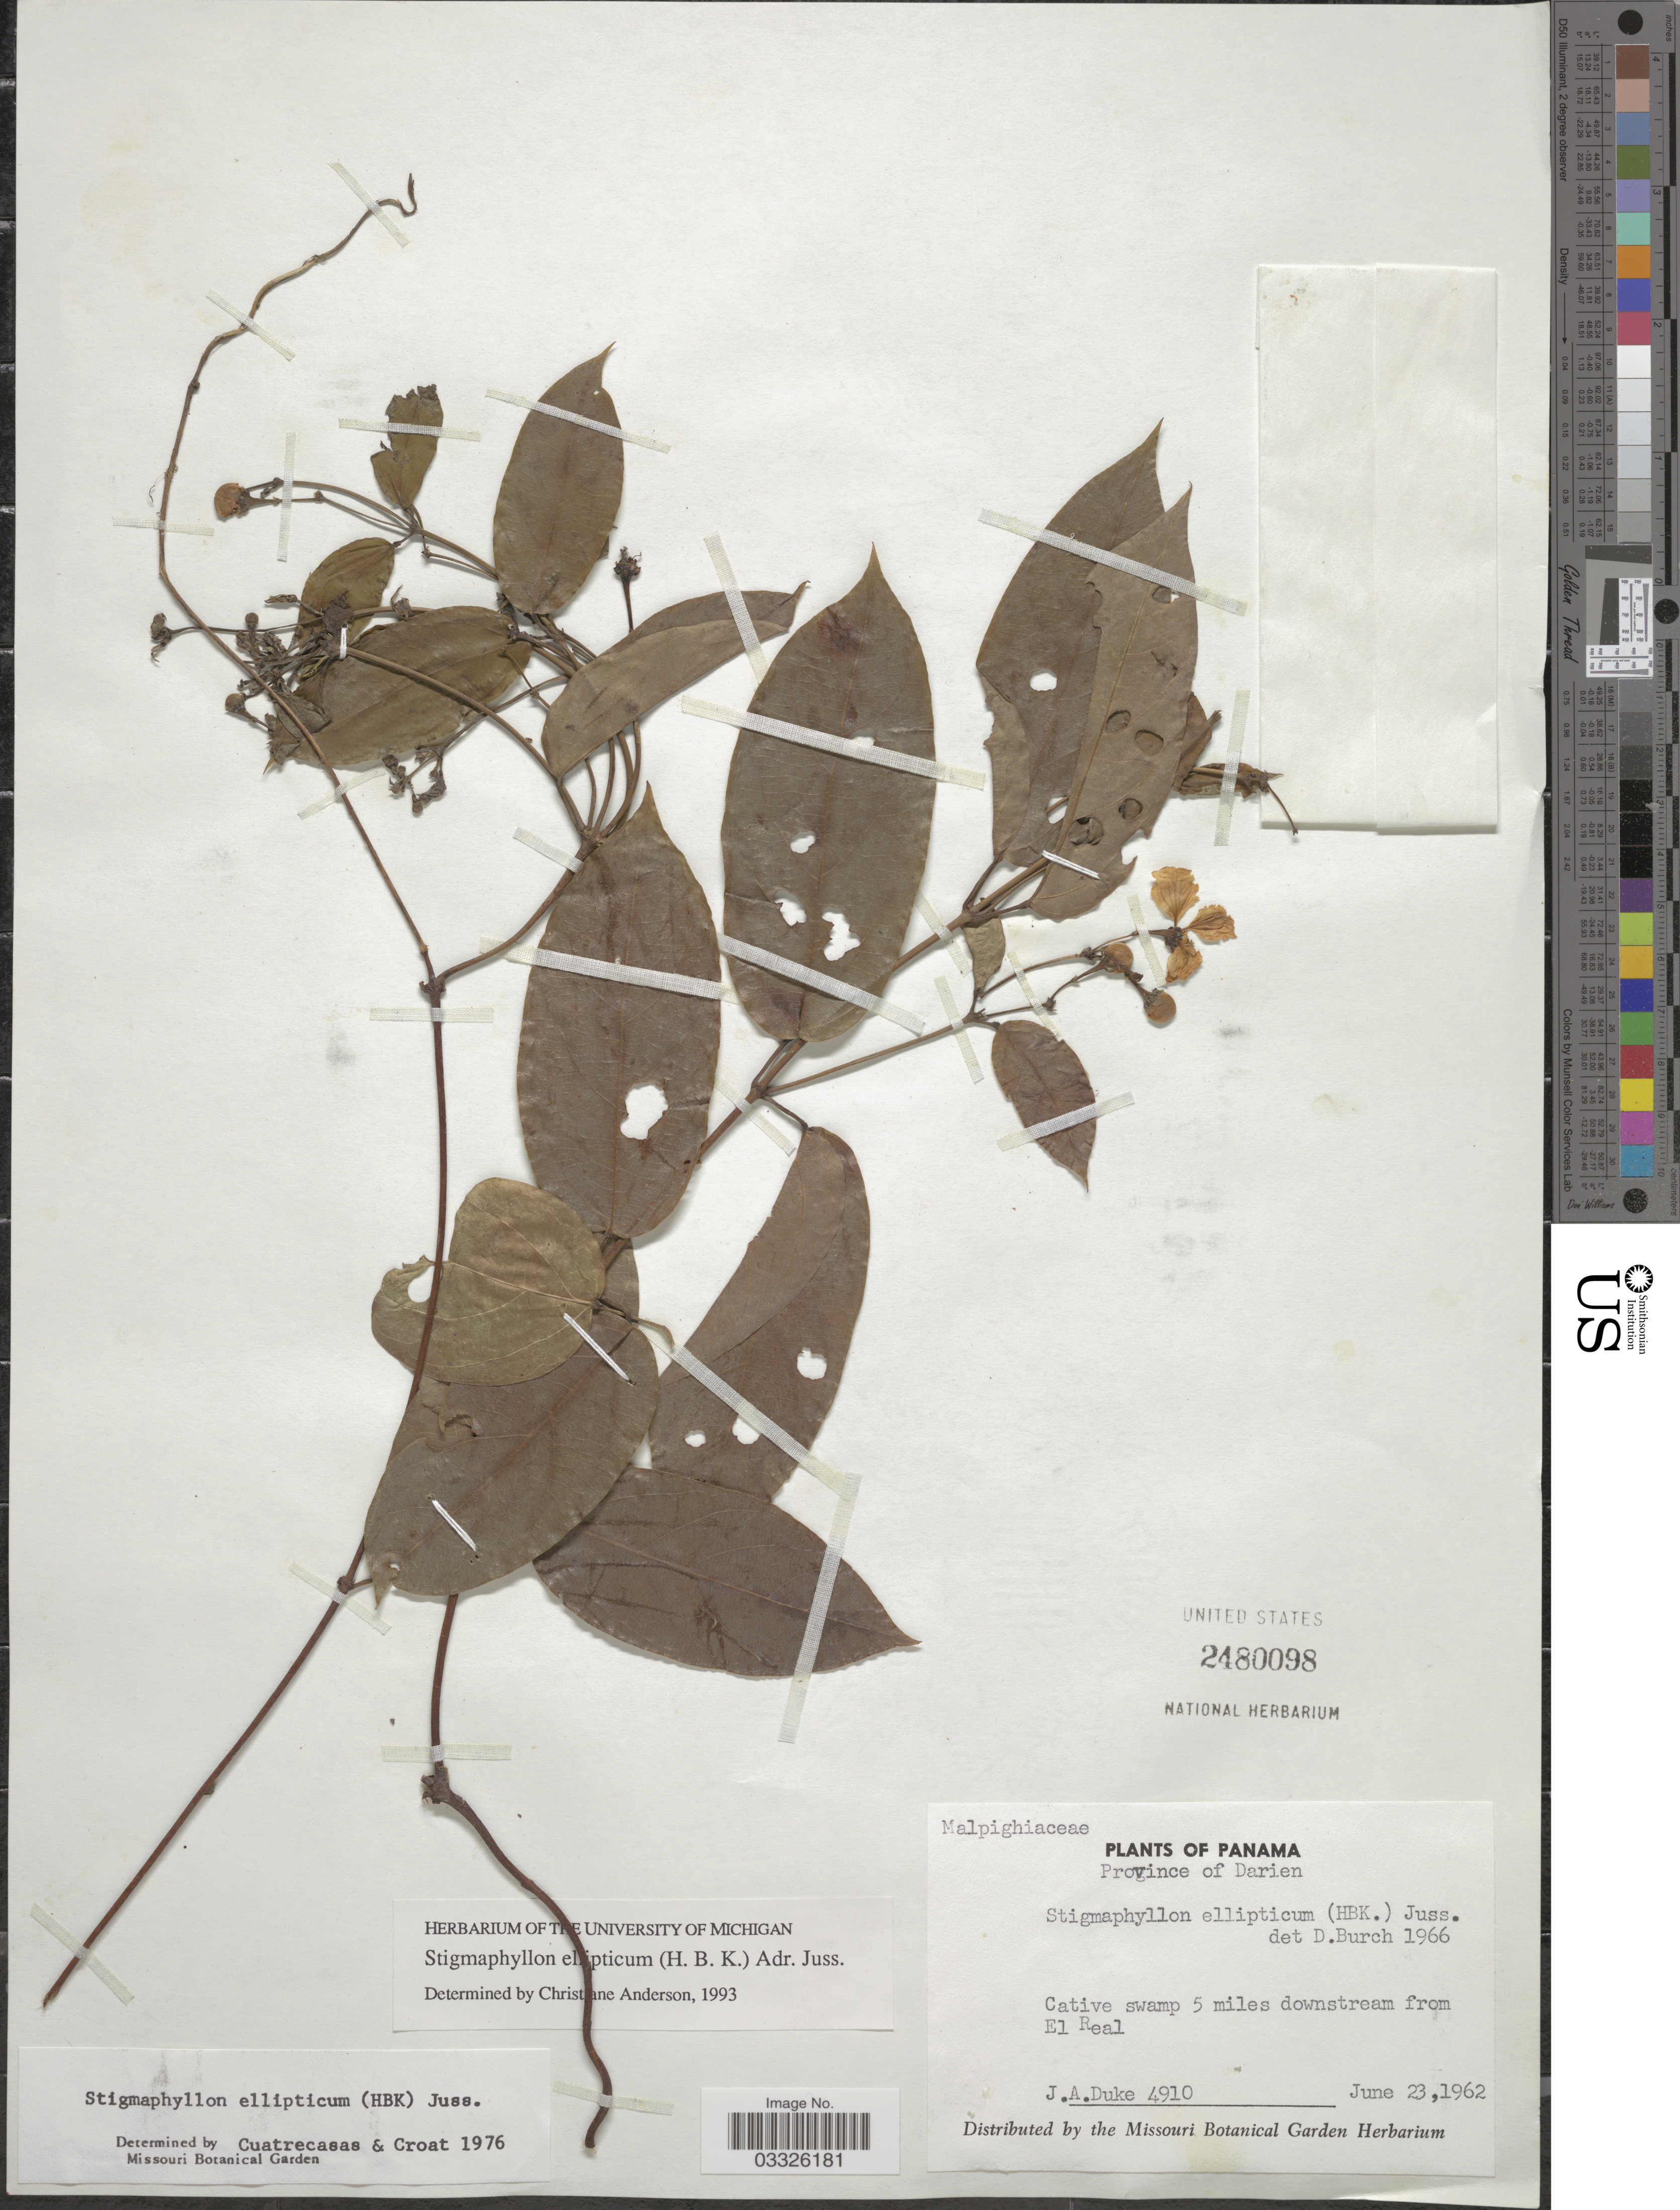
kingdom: Plantae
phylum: Tracheophyta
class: Magnoliopsida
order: Malpighiales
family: Malpighiaceae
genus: Stigmaphyllon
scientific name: Stigmaphyllon ellipticum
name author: (Kunth) A. Juss.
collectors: J. A. Duke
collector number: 4910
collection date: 1962-06-23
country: Panama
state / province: Darién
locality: Cative swamp 5 miles downstream from El Real.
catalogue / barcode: US 2480098